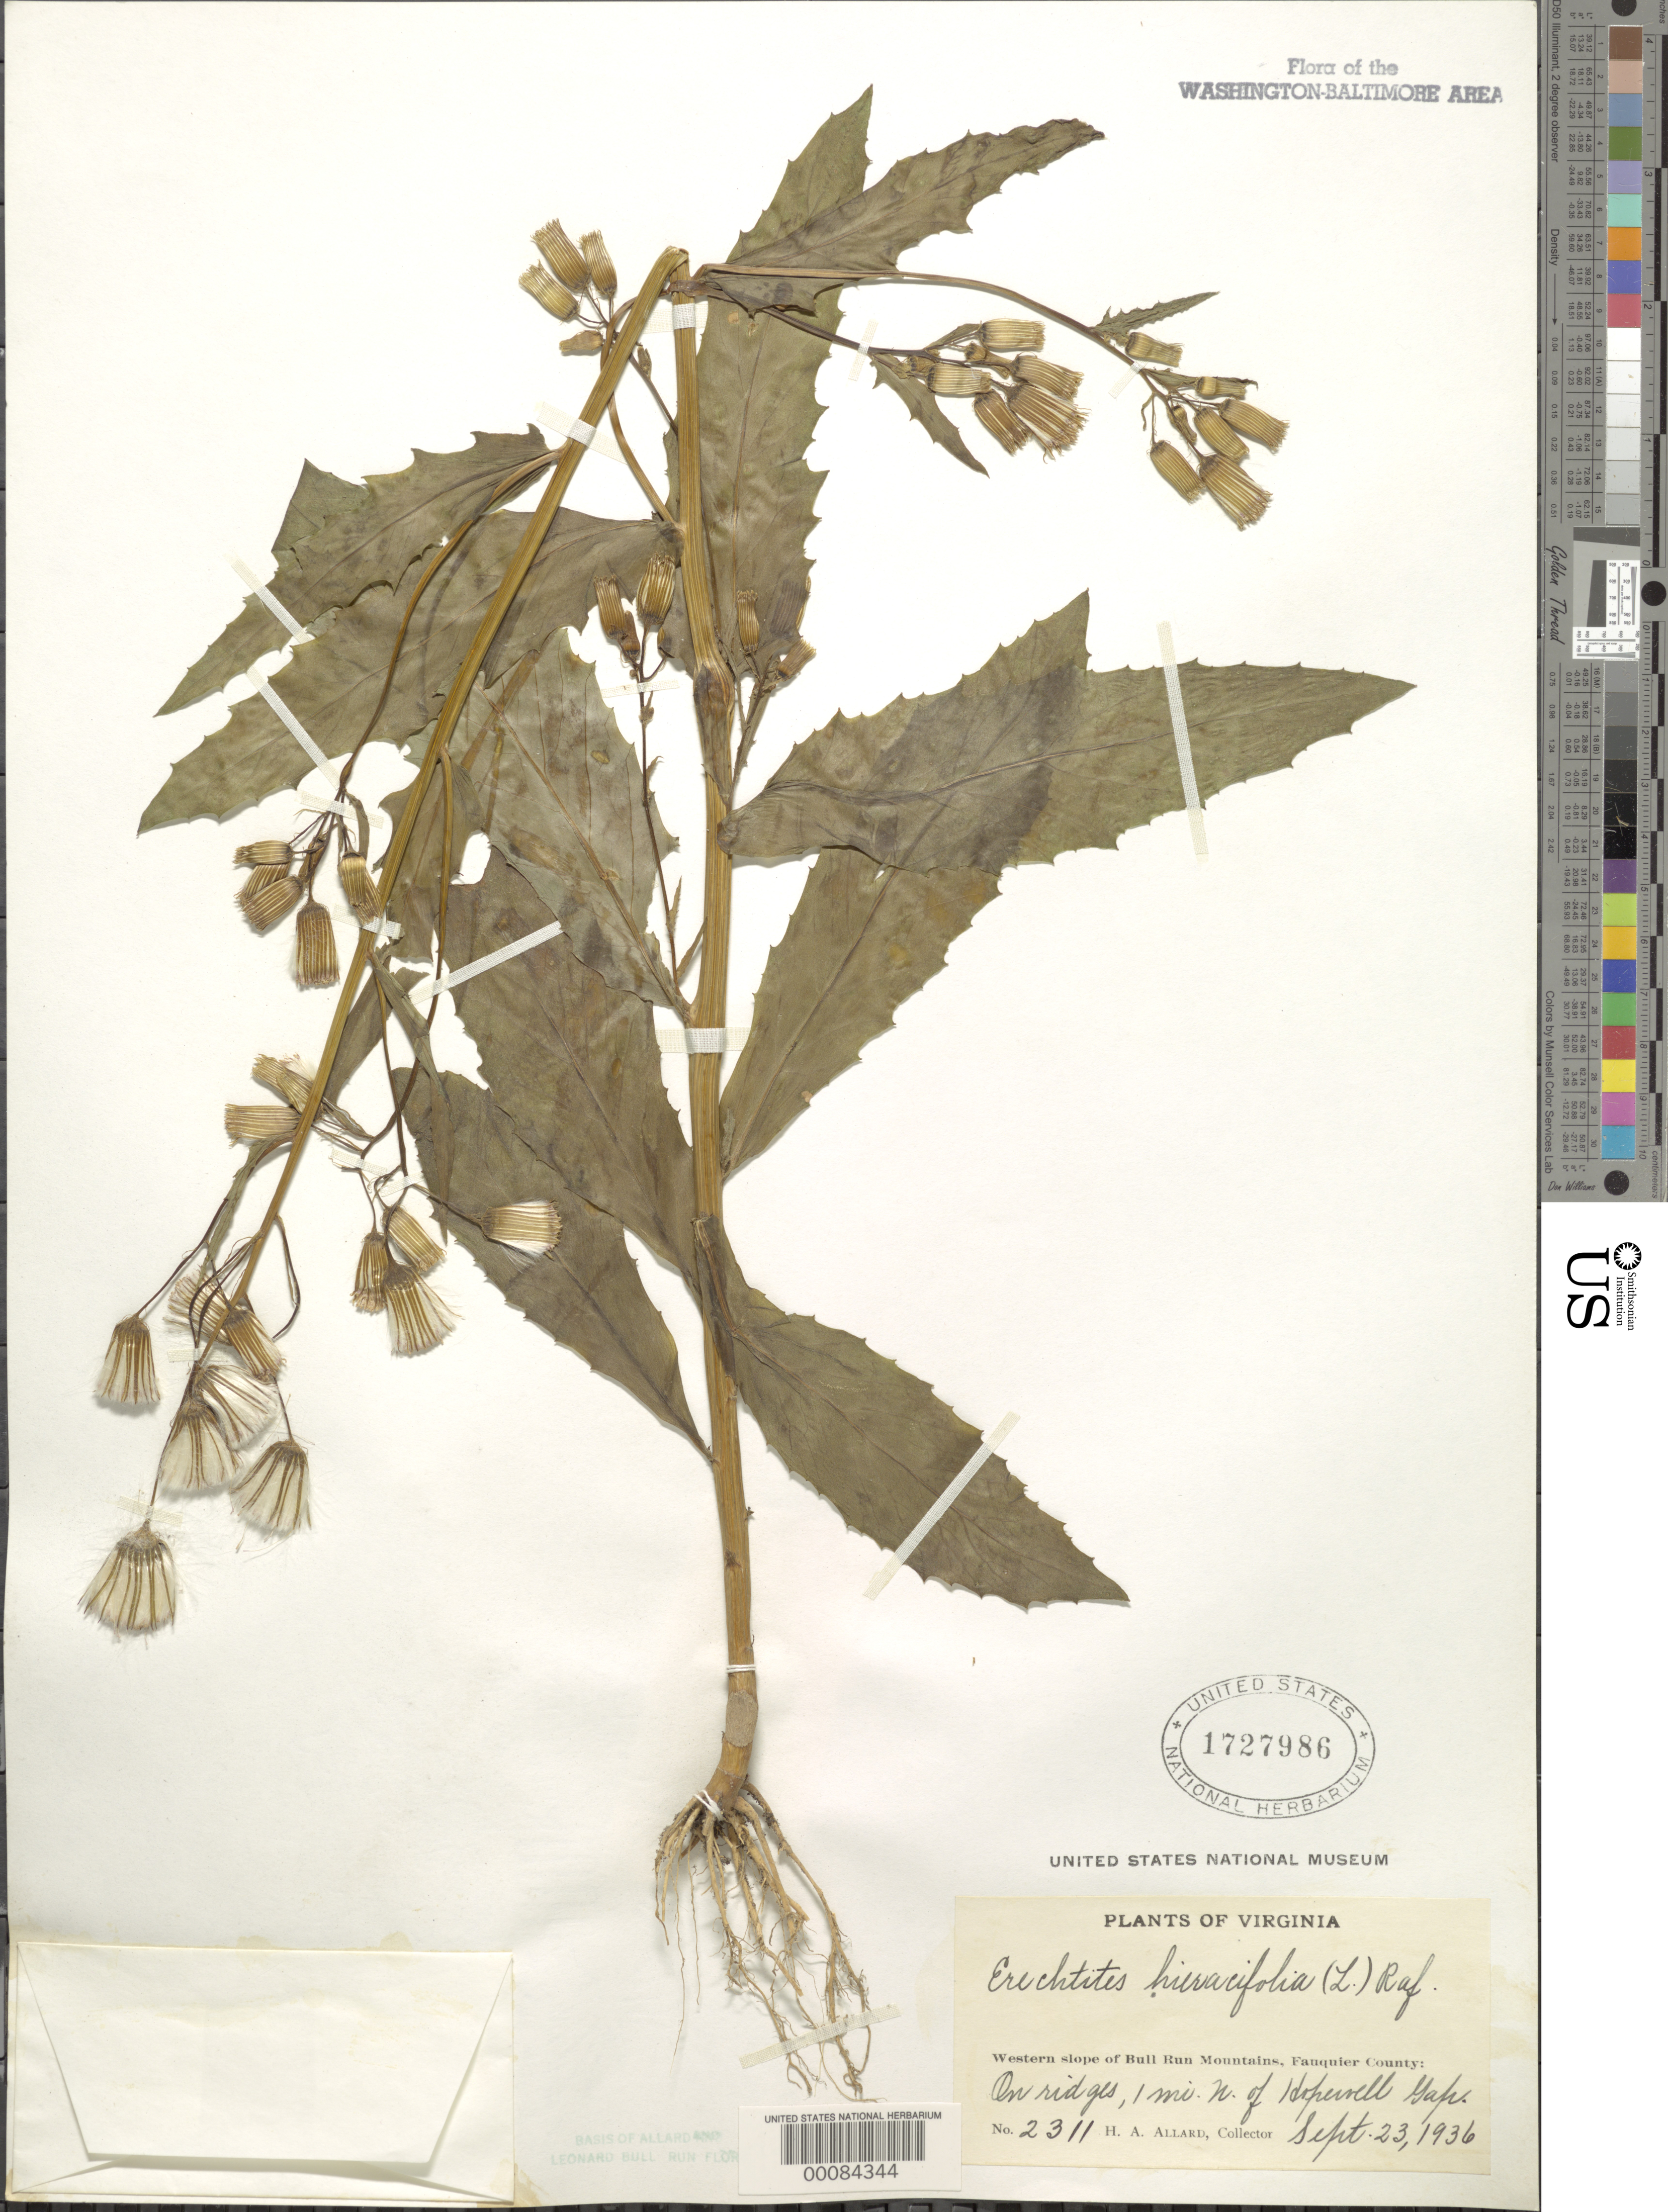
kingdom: Plantae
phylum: Tracheophyta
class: Magnoliopsida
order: Asterales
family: Asteraceae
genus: Erechtites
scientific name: Erechtites hieraciifolius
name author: (L.) Raf. ex DC.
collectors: H. A. Allard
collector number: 2311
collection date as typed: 23 Sep 1936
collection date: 1936-09-23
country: United States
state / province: Virginia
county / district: Fauquier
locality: North of Hopewell Gap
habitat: Ridges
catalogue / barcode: US 1727986